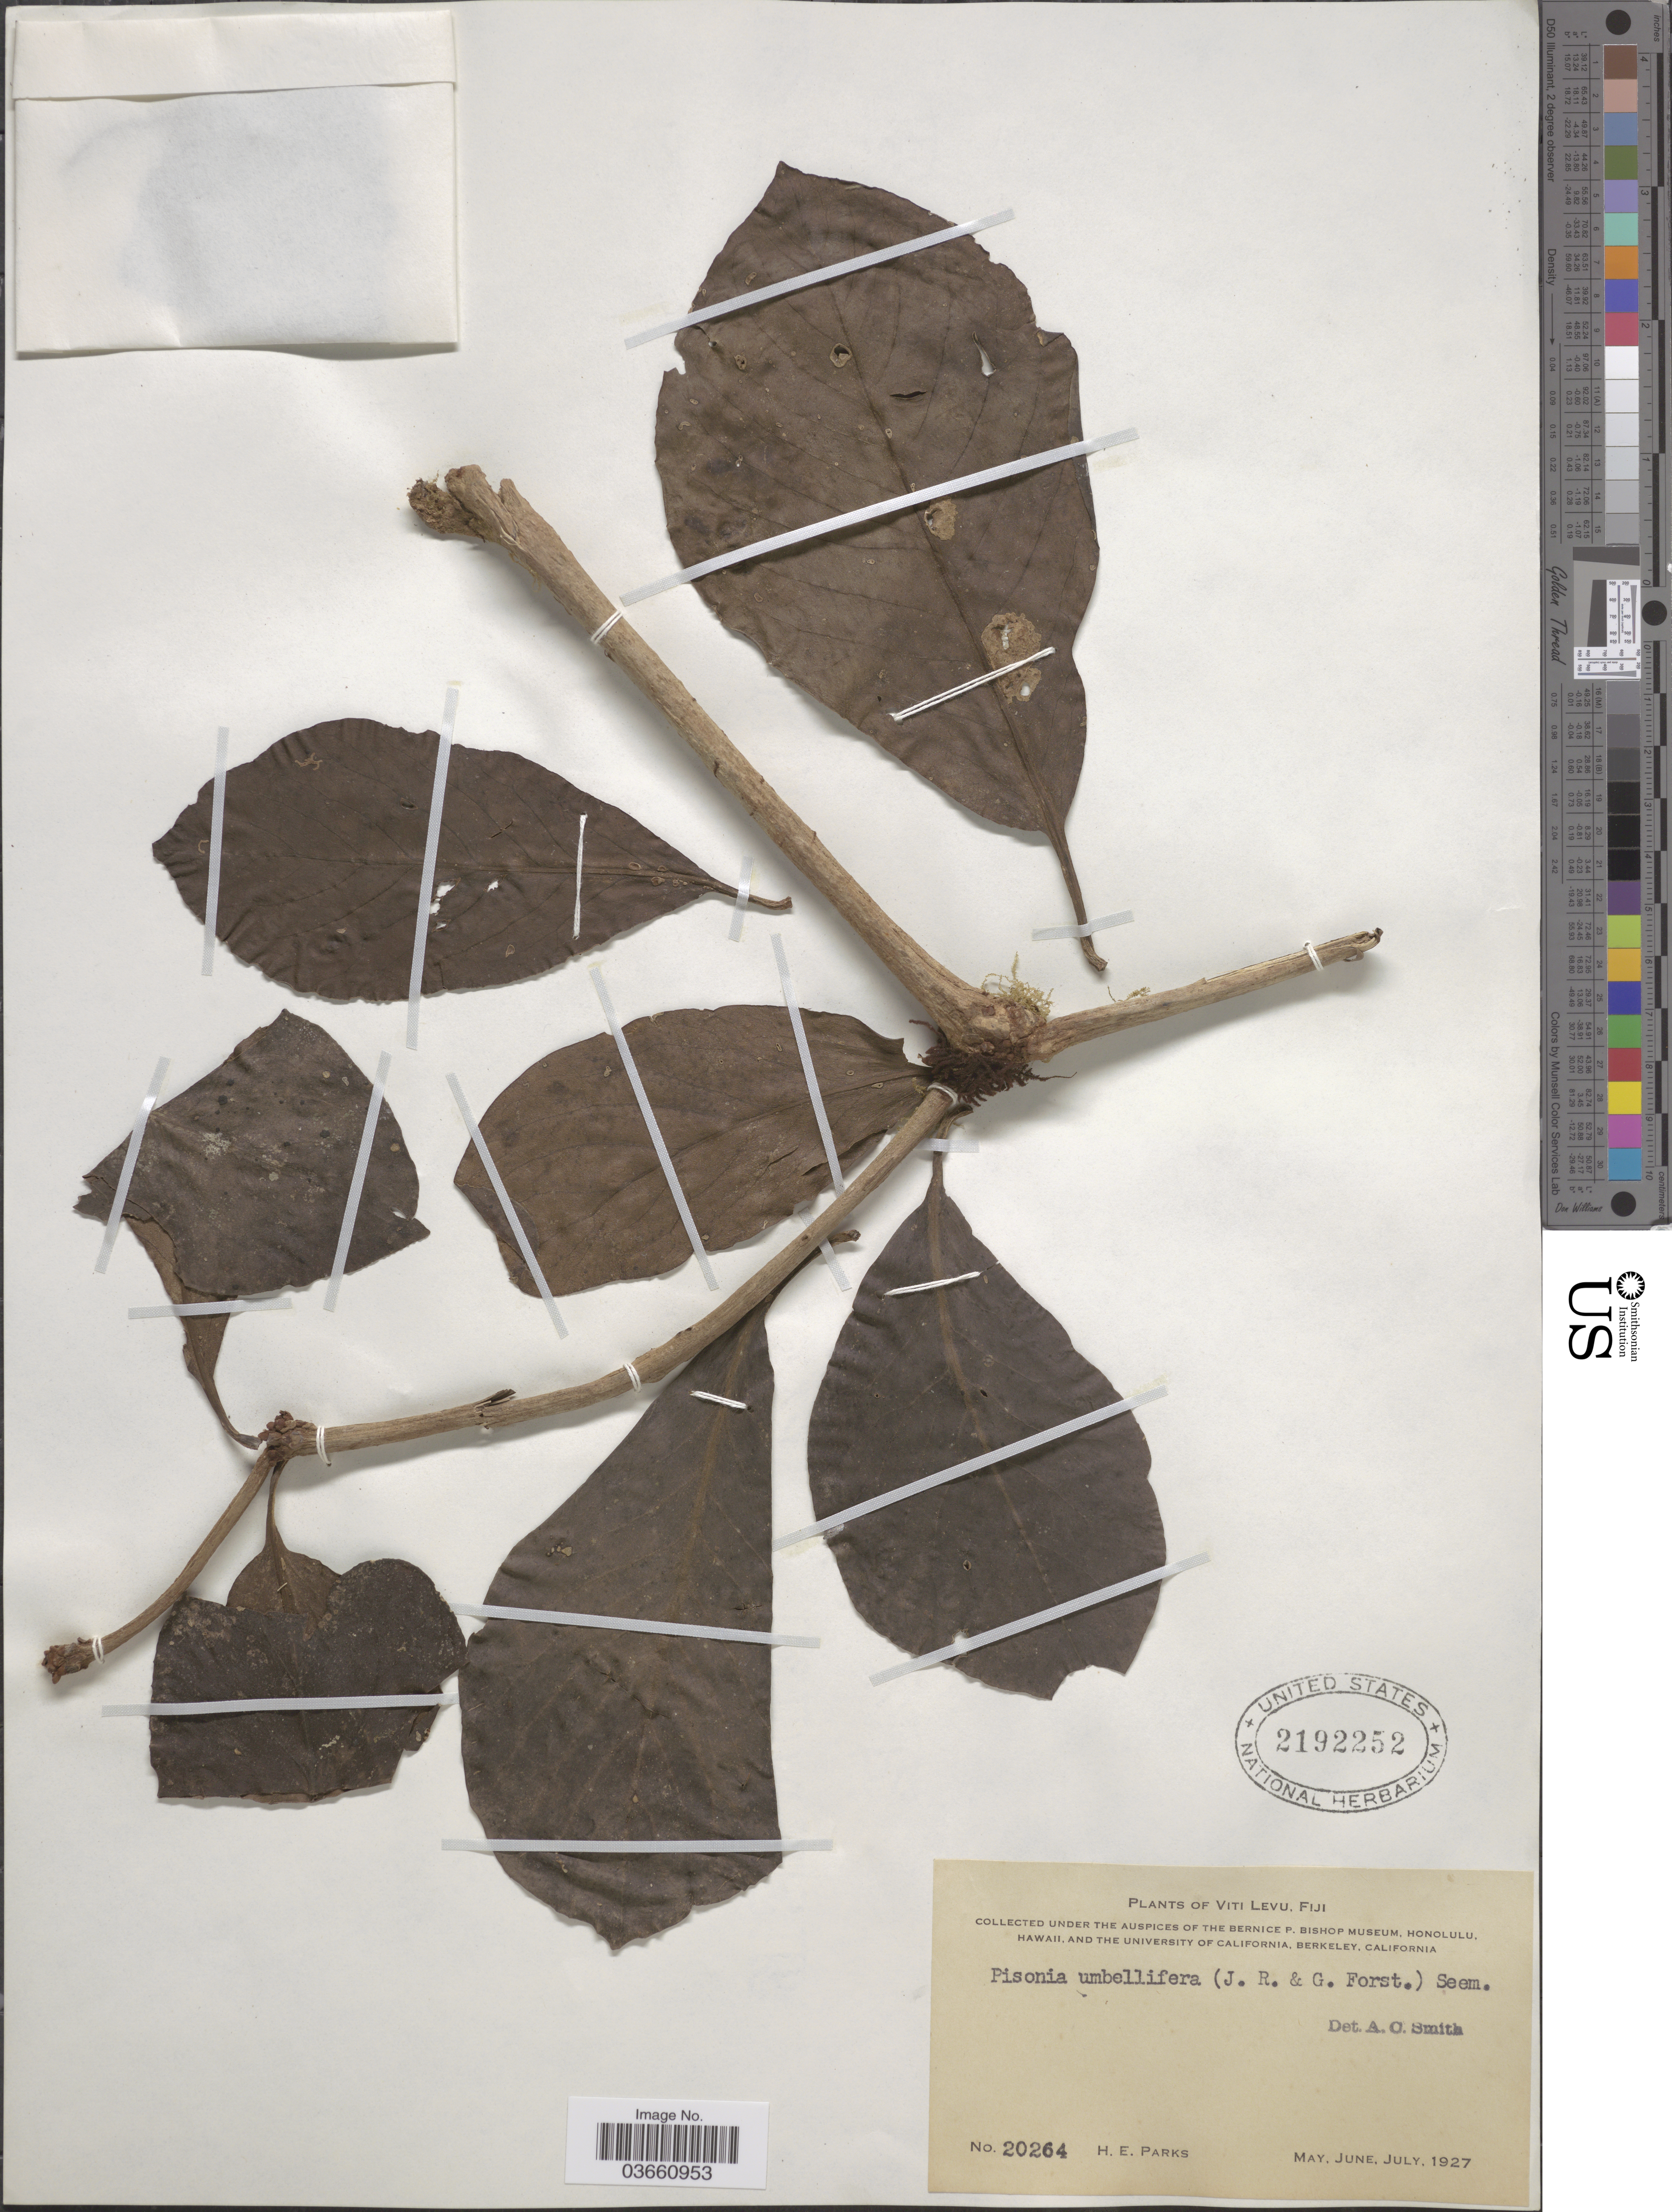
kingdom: Plantae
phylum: Tracheophyta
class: Magnoliopsida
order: Caryophyllales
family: Nyctaginaceae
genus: Ceodes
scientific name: Ceodes umbellifera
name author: J.R. Forst. & G. Forst.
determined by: Wagner, W. L., (BOT), Smithsonian Institution - National Museum of Natural History (UNITED STATES)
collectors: H. E. Parks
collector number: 20264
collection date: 1927-05/1927-07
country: Fiji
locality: Viti Levu.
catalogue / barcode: US 2192252